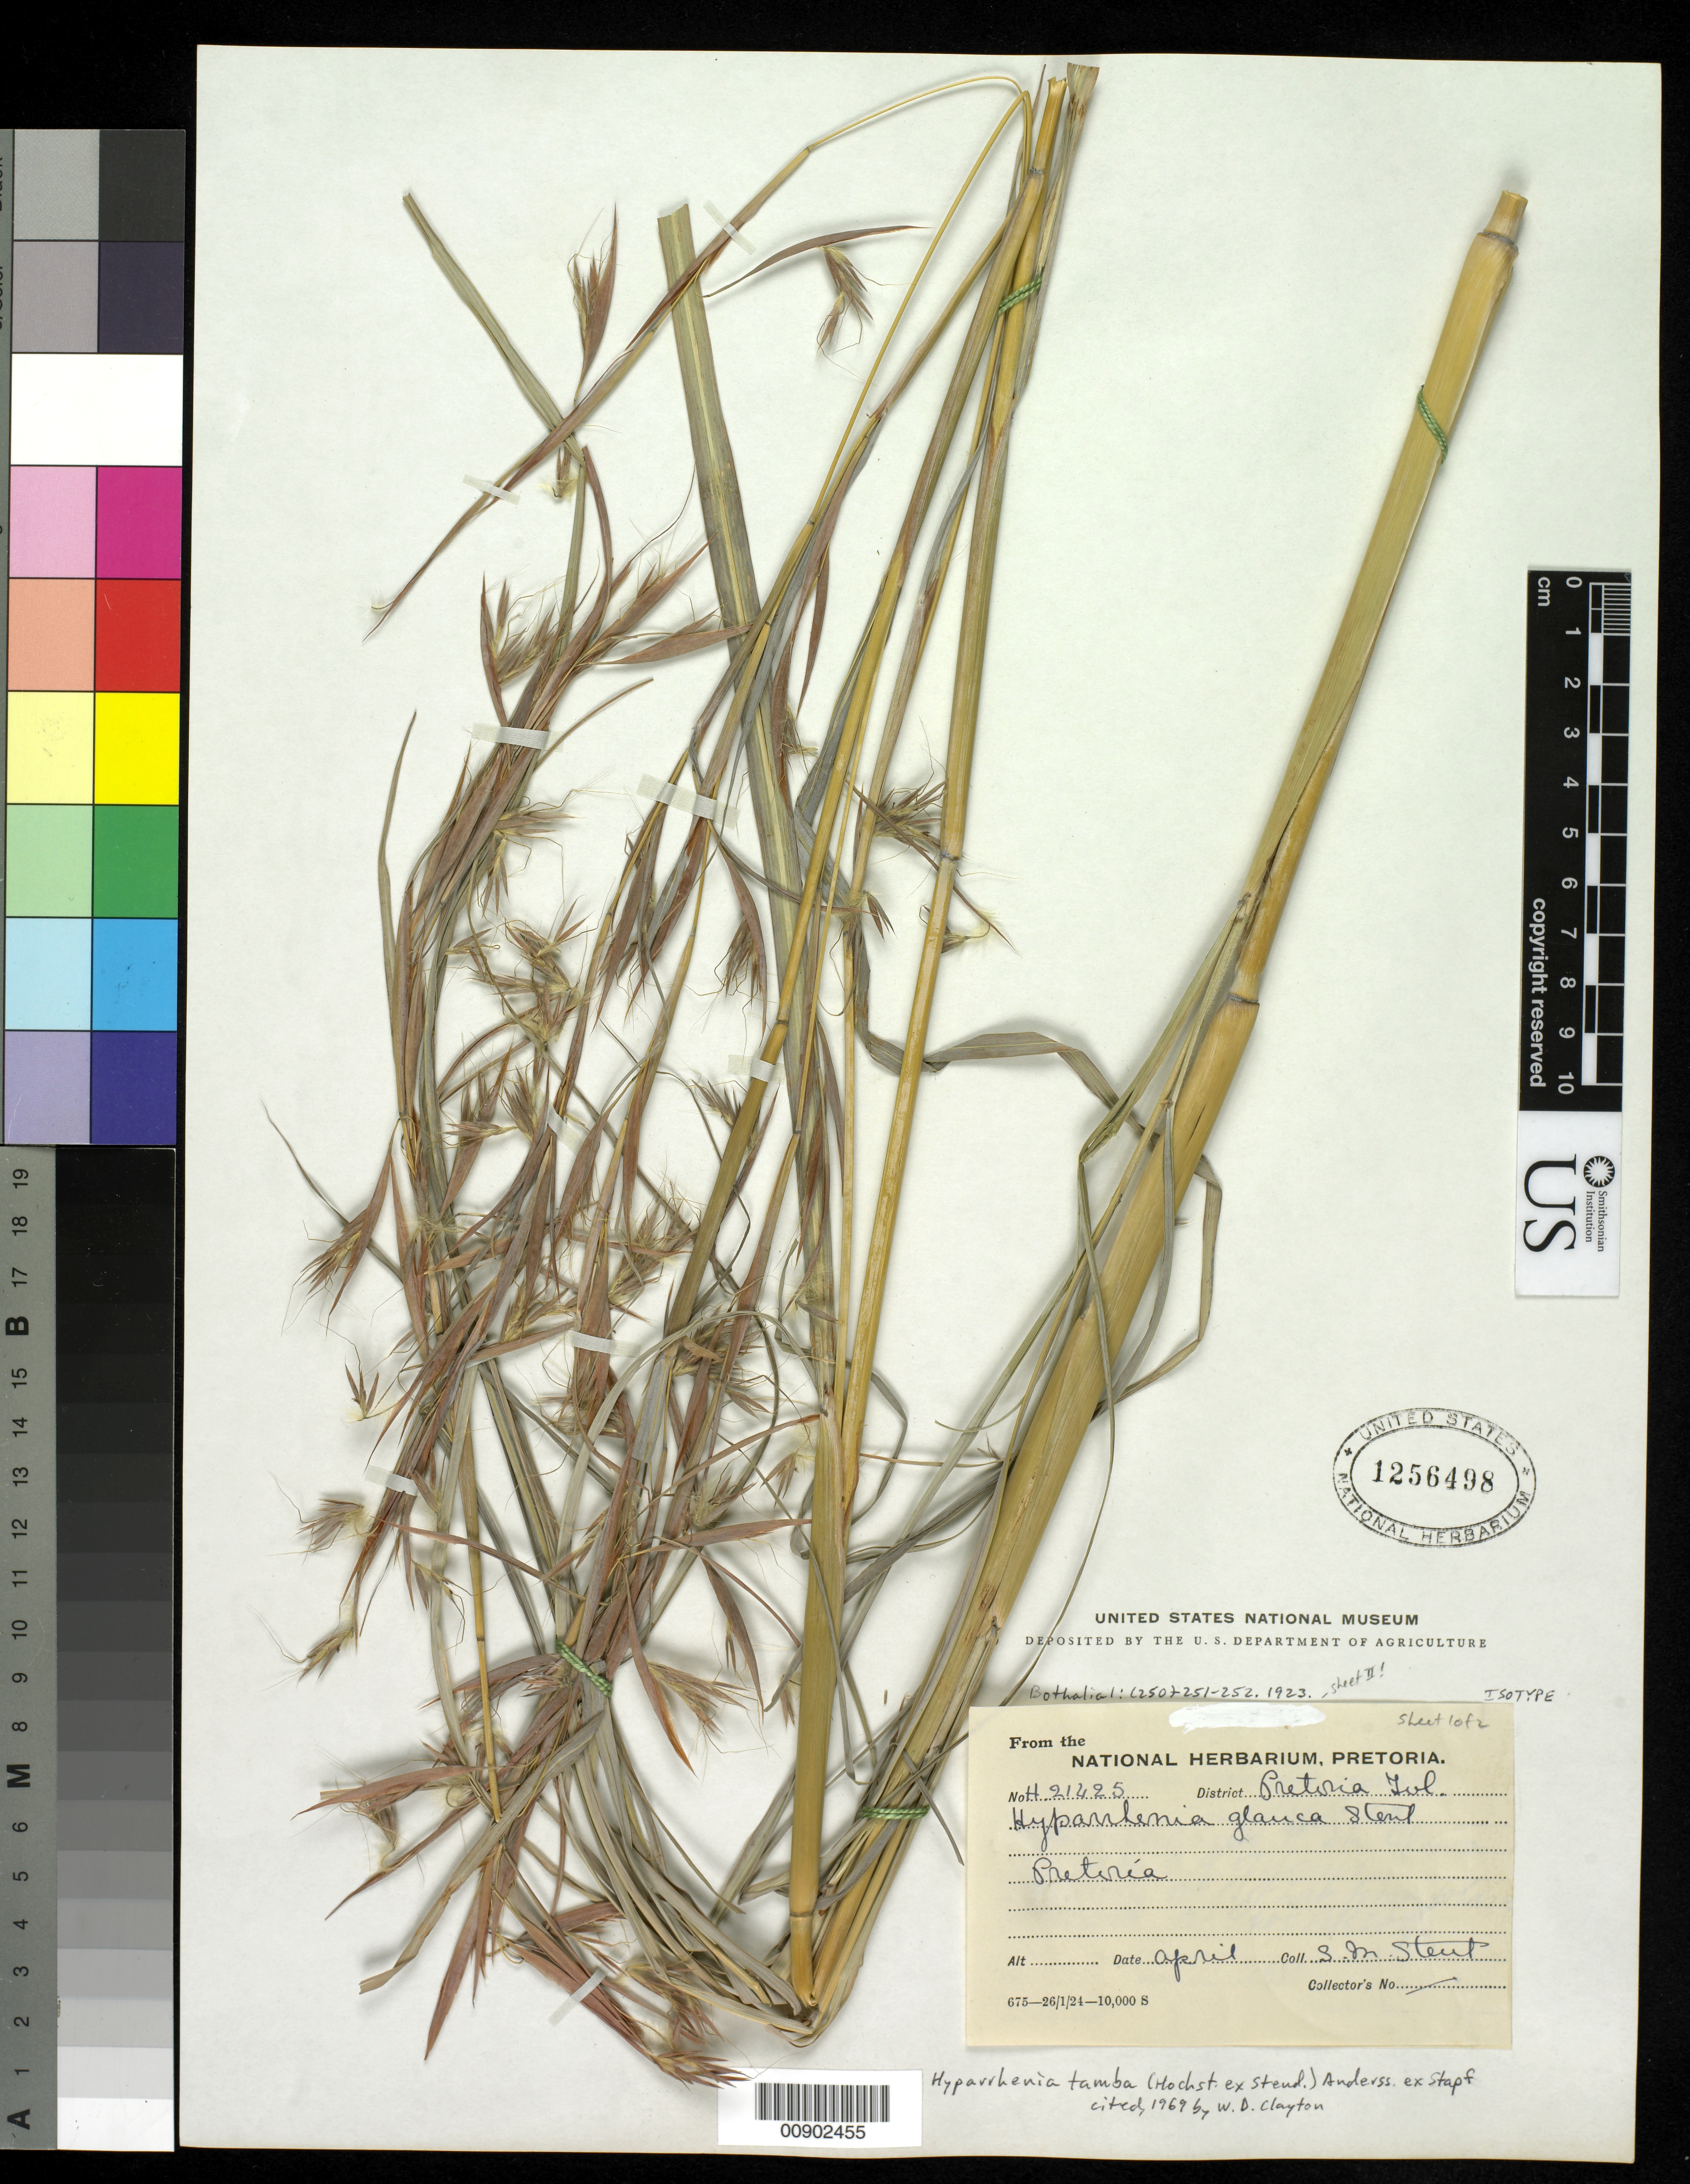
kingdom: Plantae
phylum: Tracheophyta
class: Liliopsida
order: Poales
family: Poaceae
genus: Hyparrhenia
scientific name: Hyparrhenia glauca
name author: Stent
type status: Isotype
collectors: S. Stent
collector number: H 21425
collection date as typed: Apr 1921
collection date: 1921-04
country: South Africa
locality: Pretoria. [Protologue, "Groenkloof Valley, Pretoria"]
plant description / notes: Currently accepted name as cited by W.D. Clayton (1969).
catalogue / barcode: US 1256498